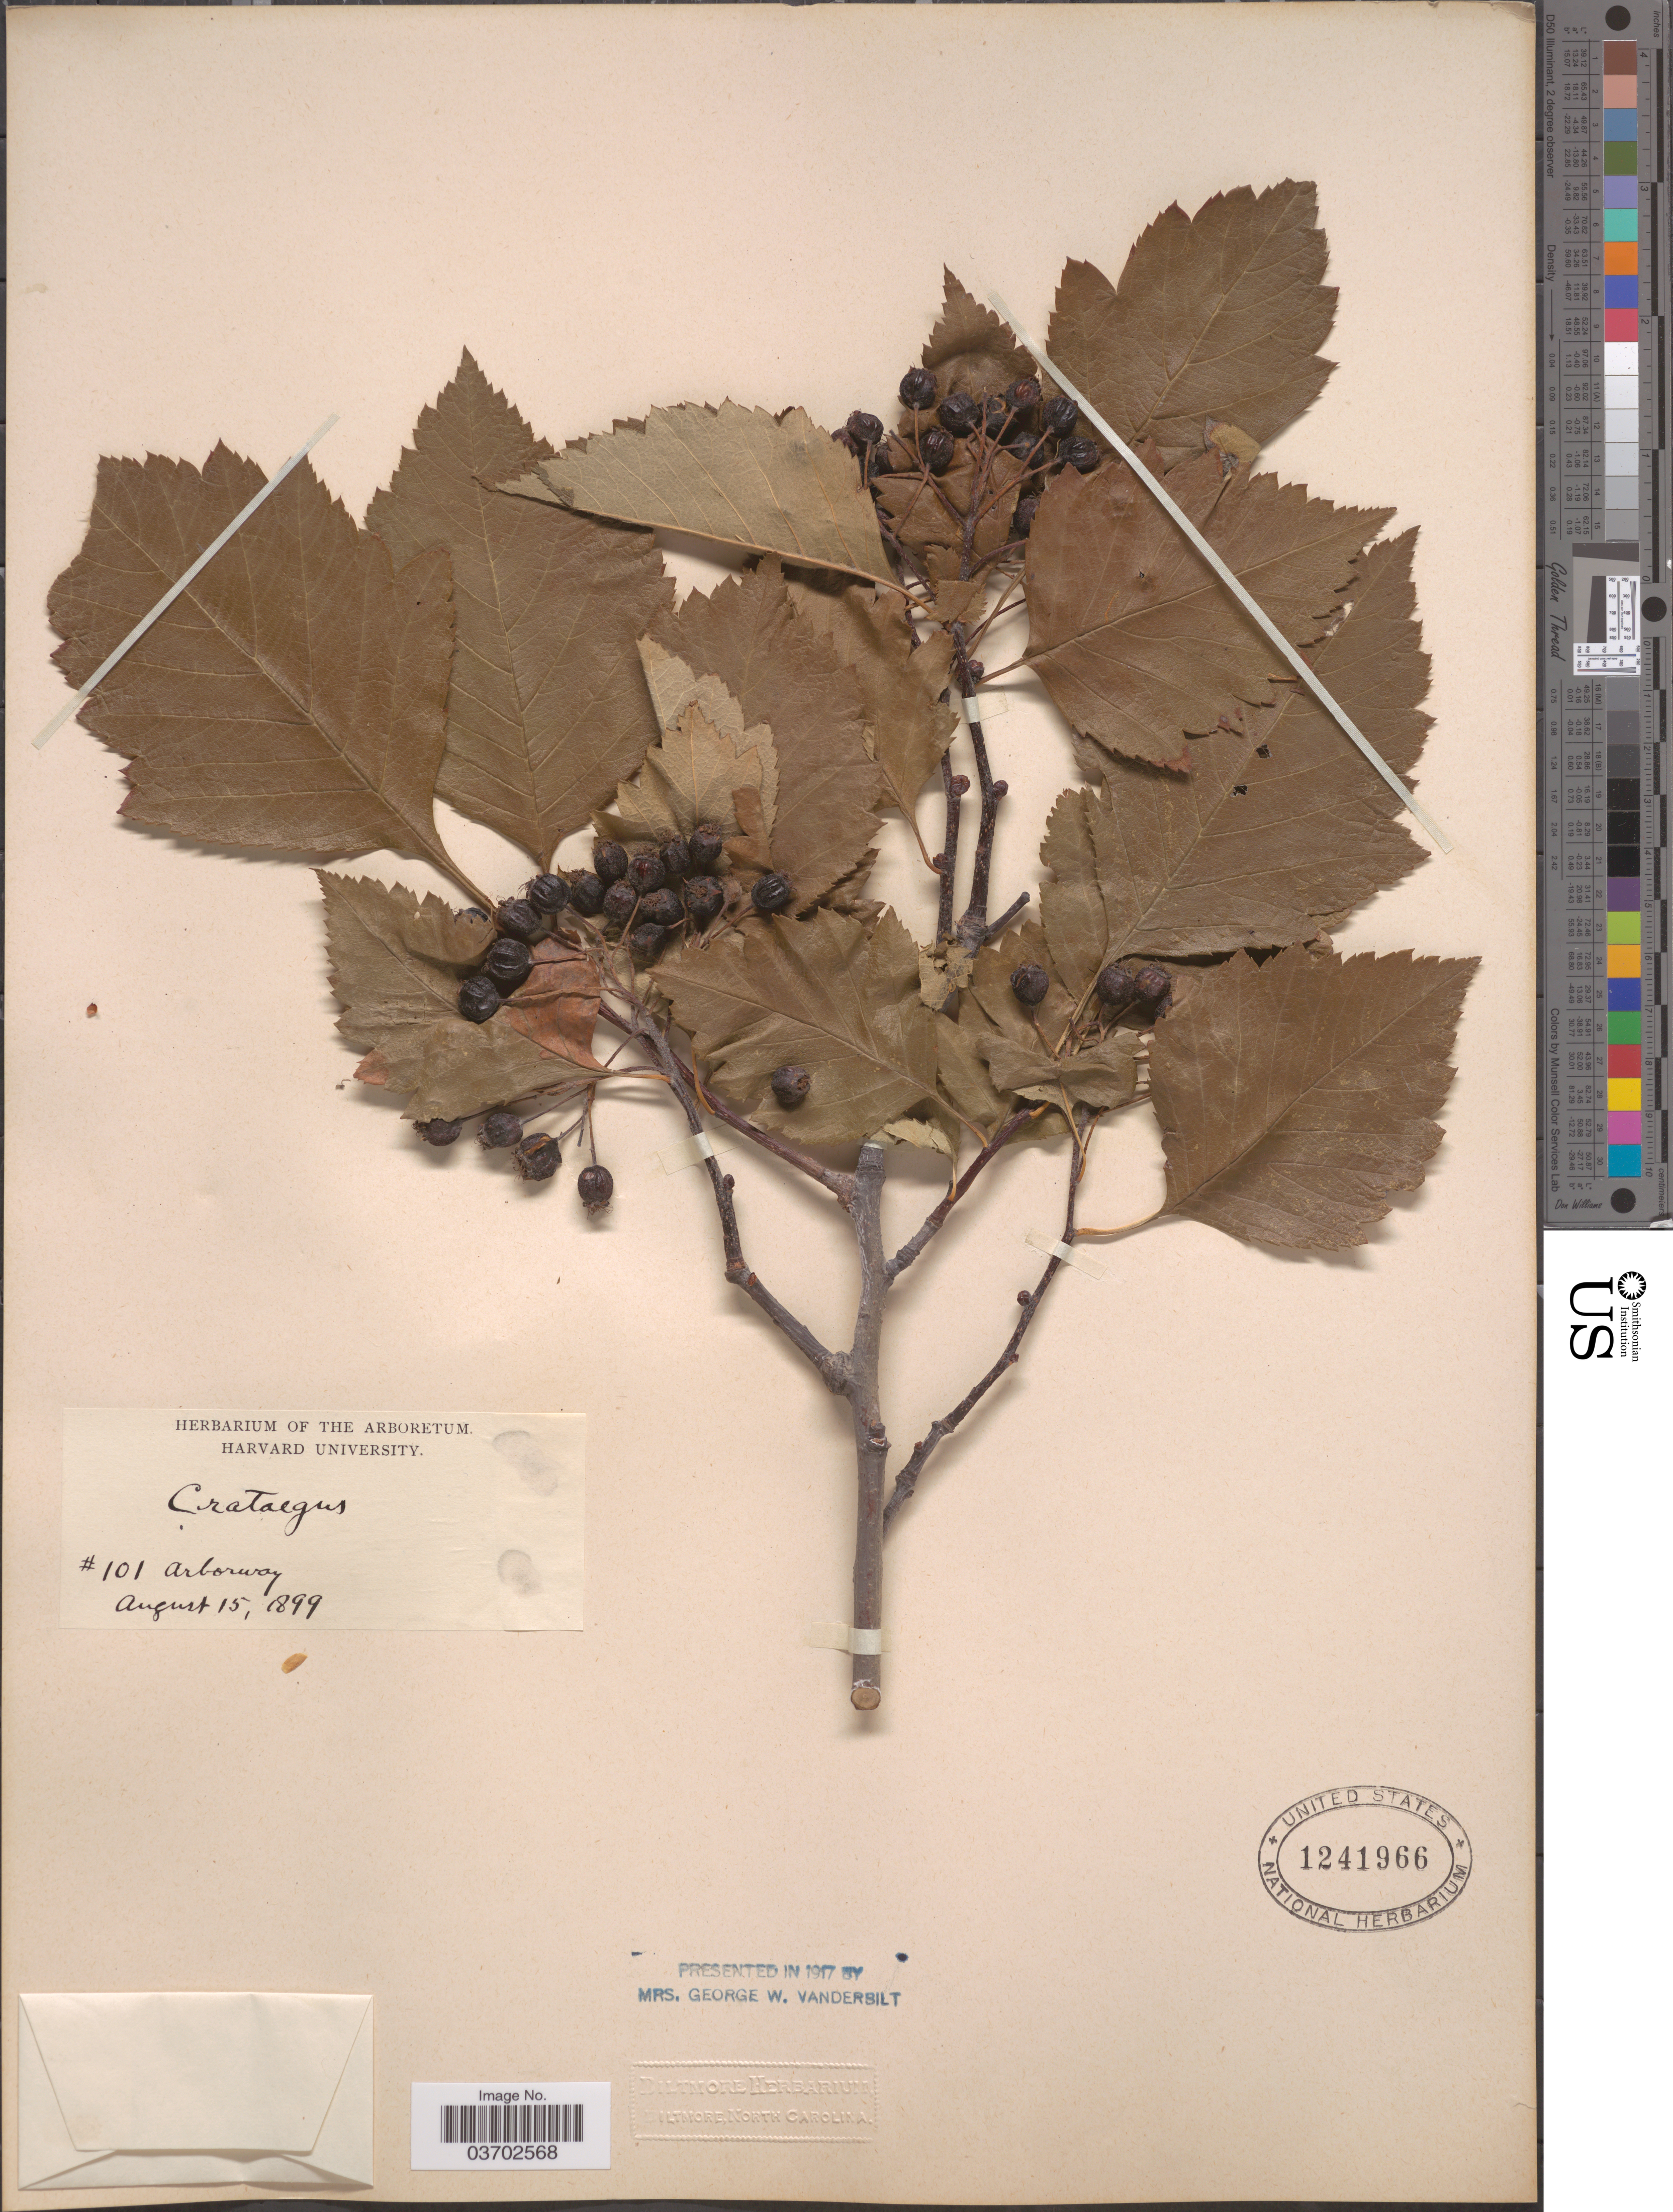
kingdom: Plantae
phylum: Tracheophyta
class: Magnoliopsida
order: Rosales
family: Rosaceae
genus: Crataegus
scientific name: Crataegus sp.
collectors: Ex herb. of the Arboretum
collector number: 101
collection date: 1899-08-15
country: United States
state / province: Massachusetts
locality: Arborway.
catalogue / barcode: US 1241966